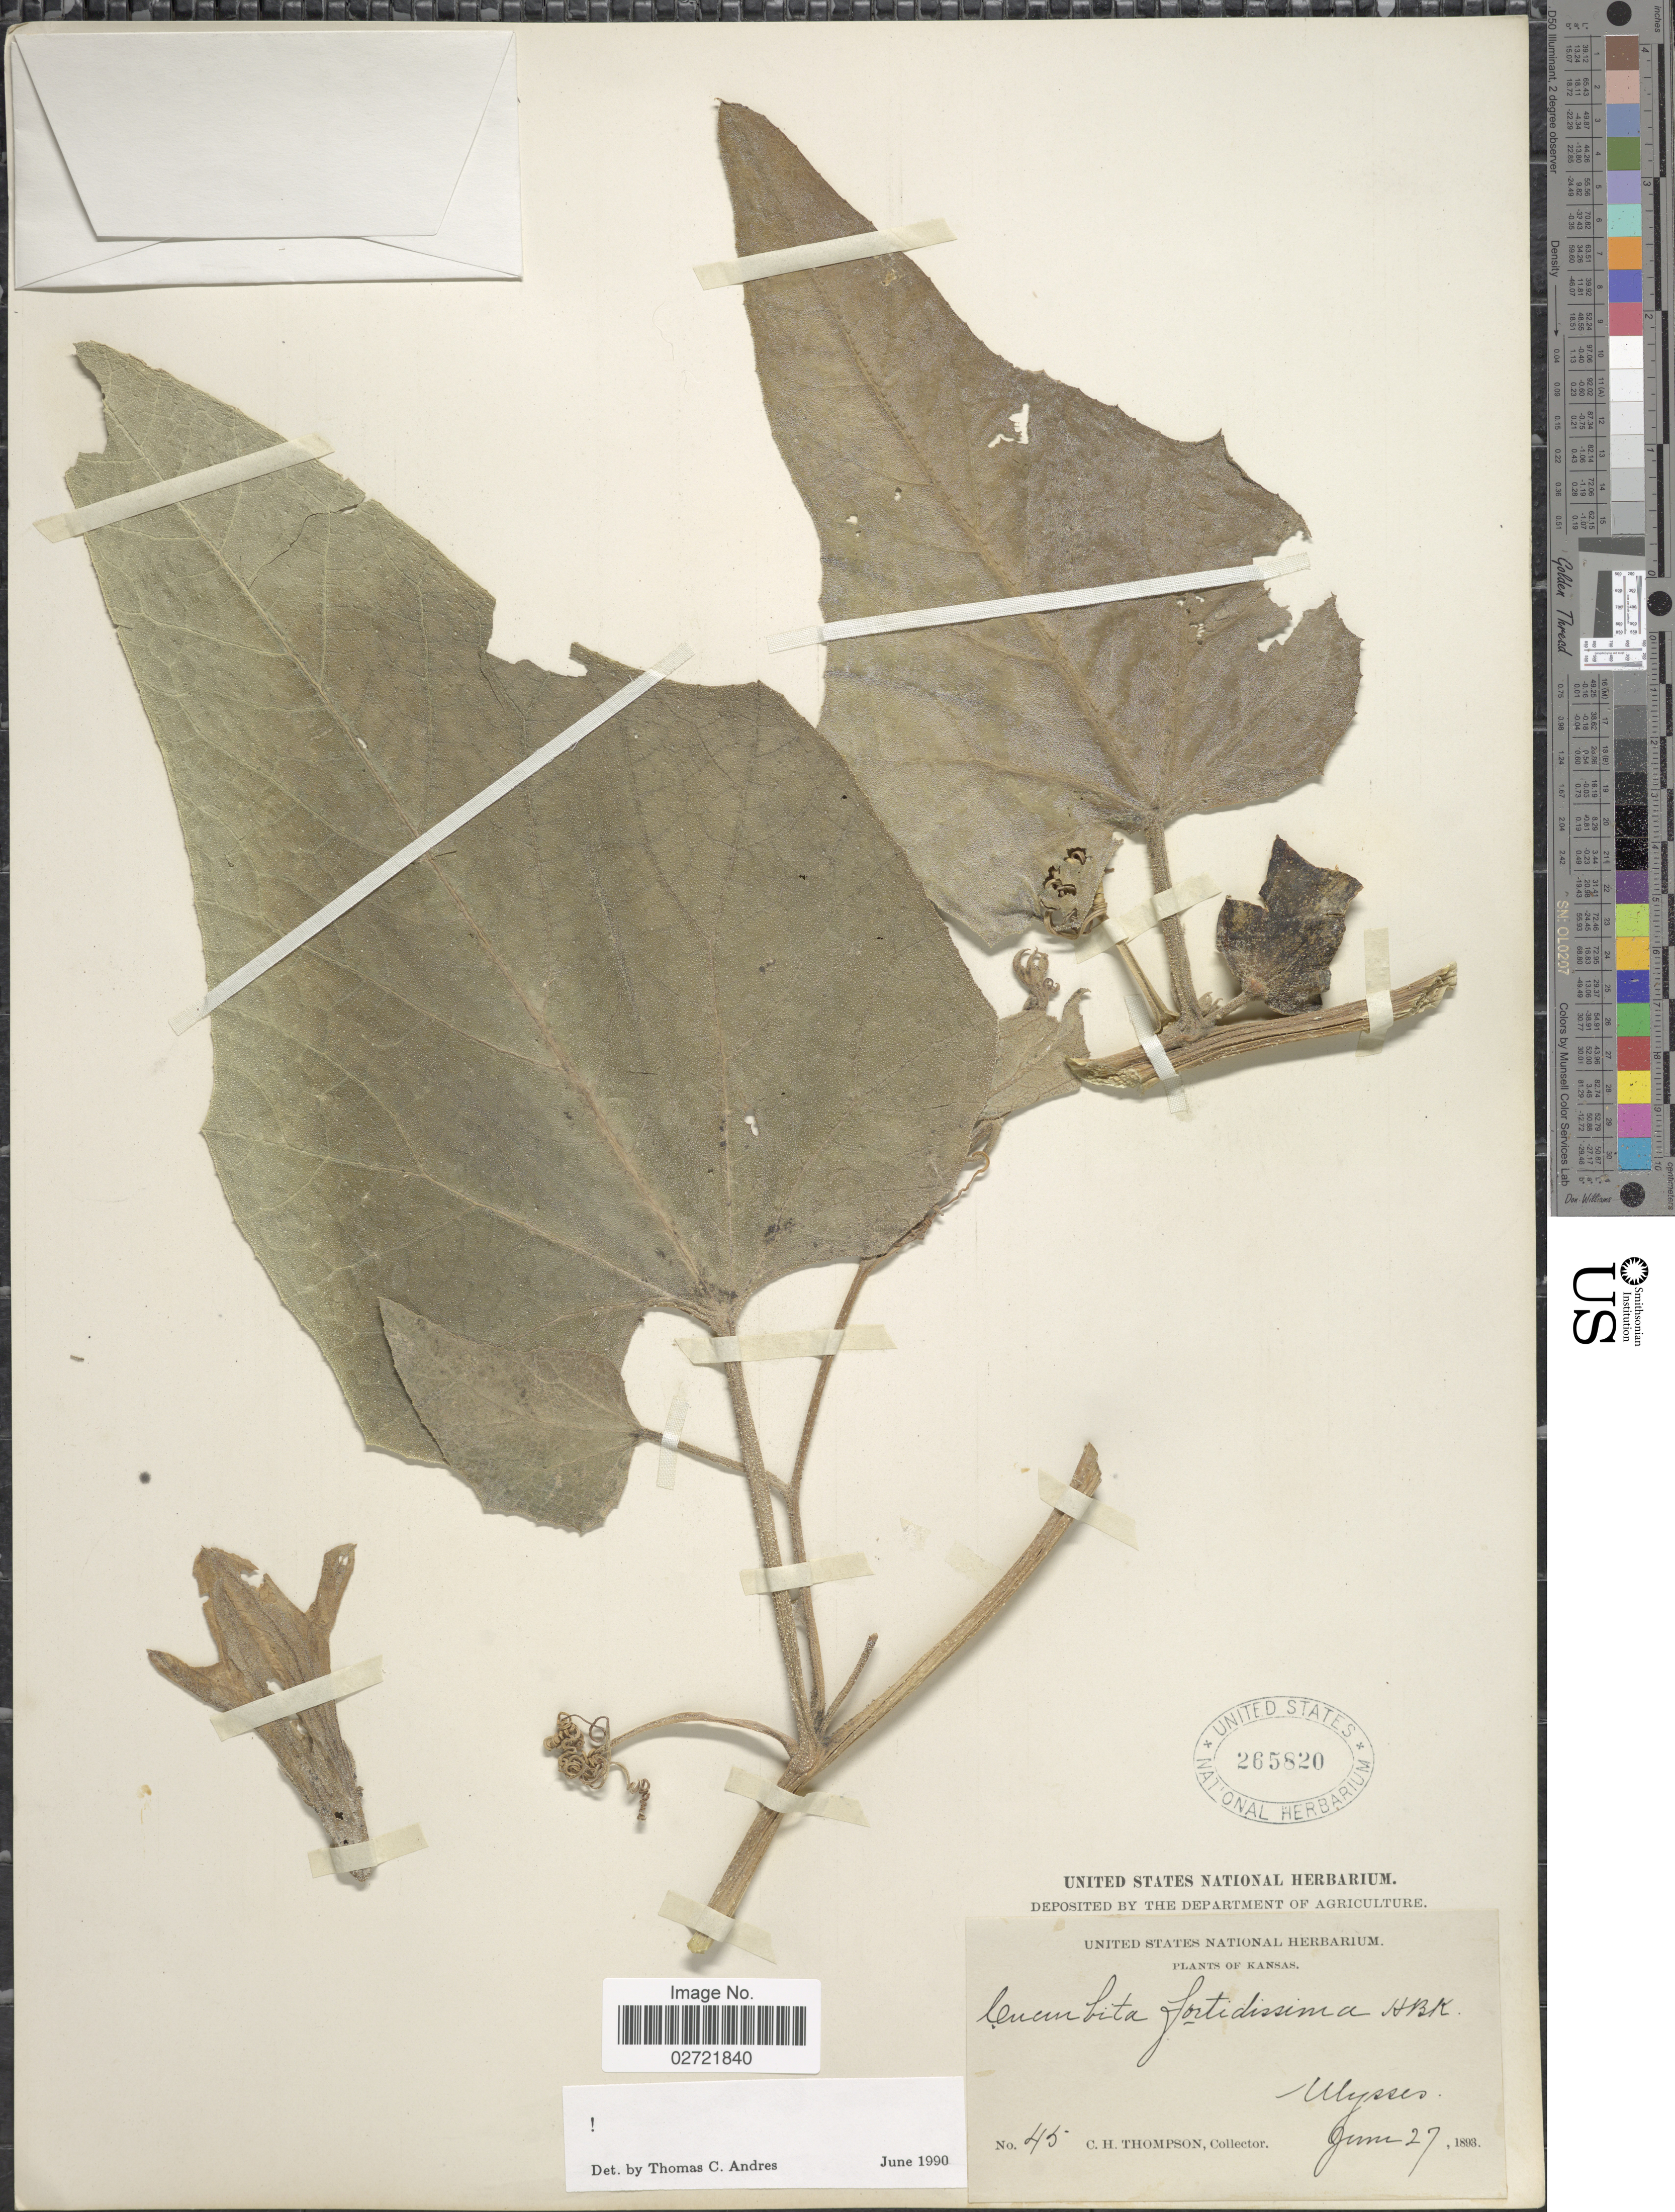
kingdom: Plantae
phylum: Tracheophyta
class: Magnoliopsida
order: Cucurbitales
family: Cucurbitaceae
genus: Cucurbita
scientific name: Cucurbita foetidissima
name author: Kunth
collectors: C. H. Thompson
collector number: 45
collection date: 1893-06-27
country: United States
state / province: Kansas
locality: Ulysses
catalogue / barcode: US 265820